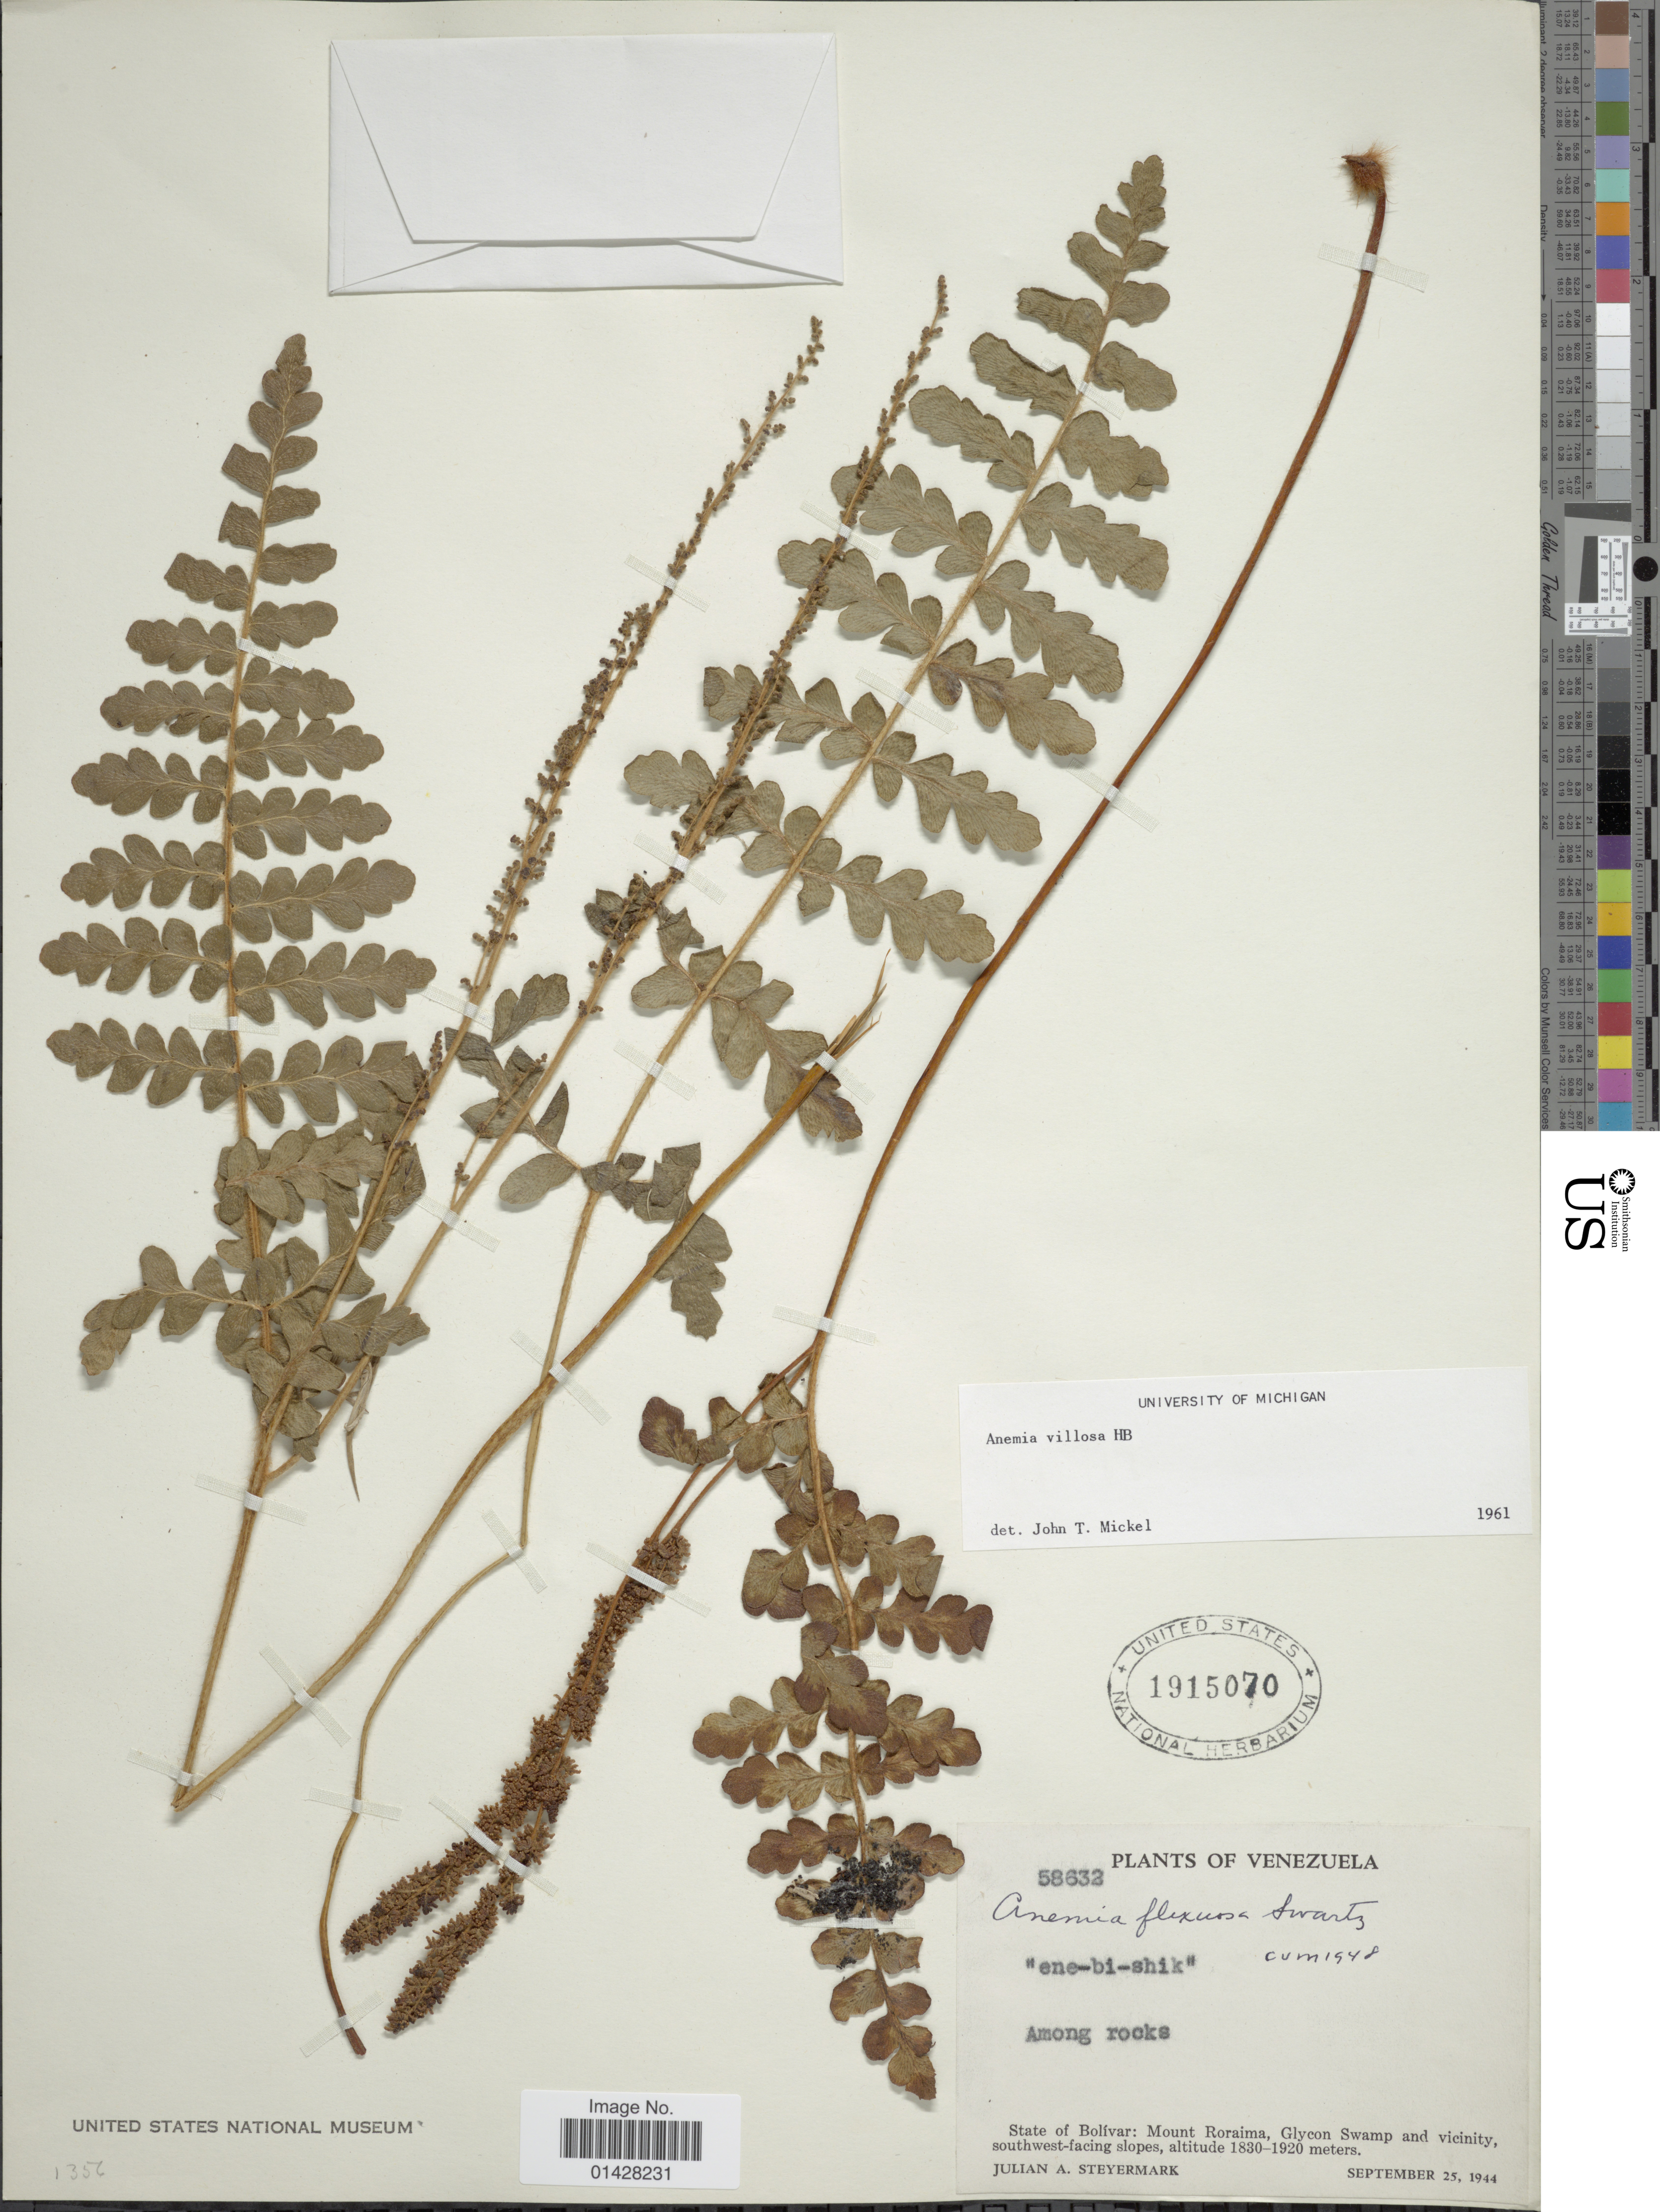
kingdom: Plantae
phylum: Tracheophyta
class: Polypodiopsida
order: Schizaeales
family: Anemiaceae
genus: Anemia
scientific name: Anemia villosa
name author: Humb. & Bonpl. ex Willd.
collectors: Standley, Paul Carpenter, Steyermark, Julian Alfred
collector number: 58632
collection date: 1944-09-25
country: Venezuela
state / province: Bolivar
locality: Among rocks. State of Bolívar: Mount Roraima, Glycon Swamp and vicinity, southwest-facing slopes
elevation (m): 1830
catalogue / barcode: US 1915070